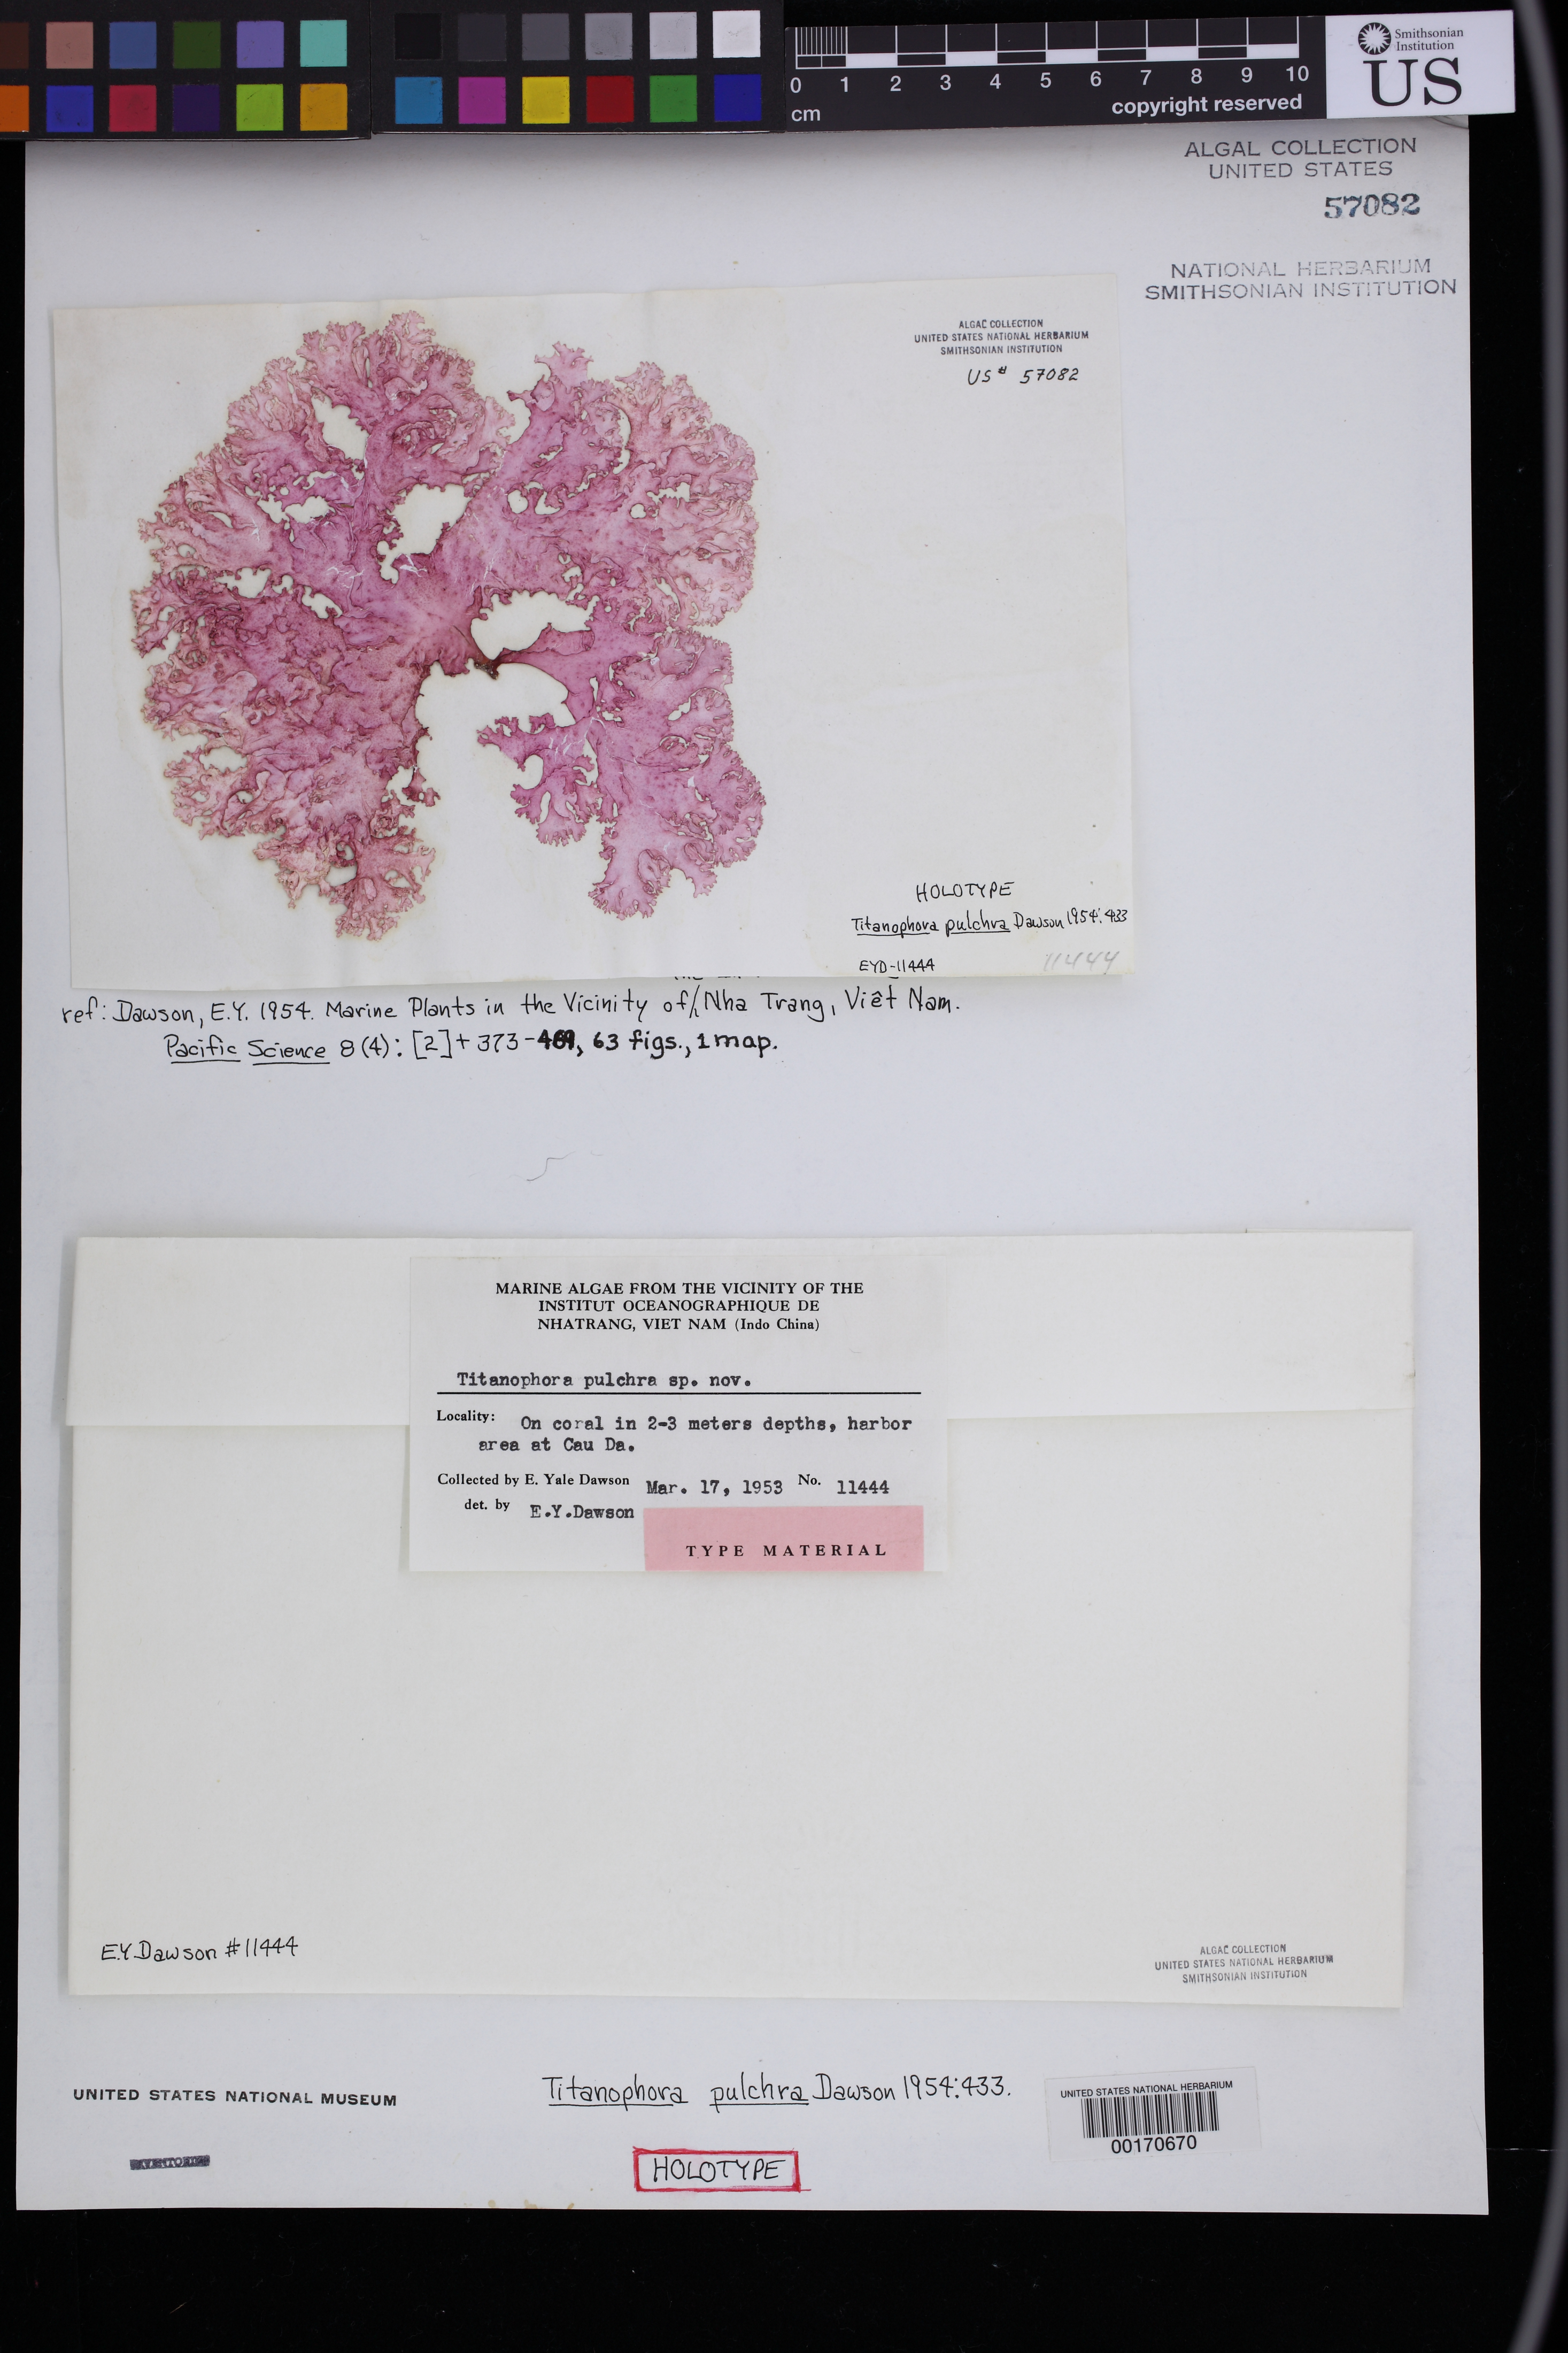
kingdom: Plantae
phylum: Rhodophyta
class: Florideophyceae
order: Nemastomatales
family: Schizymeniaceae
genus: Titanophora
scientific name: Titanophora pulchra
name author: E.Y. Dawson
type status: Holotype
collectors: E. Y. Dawson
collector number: EYD 11444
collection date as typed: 17 Mar 1953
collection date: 1953-03-17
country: Vietnam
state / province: Phu Khanh Province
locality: Cau Da, harbor area.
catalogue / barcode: US 57082